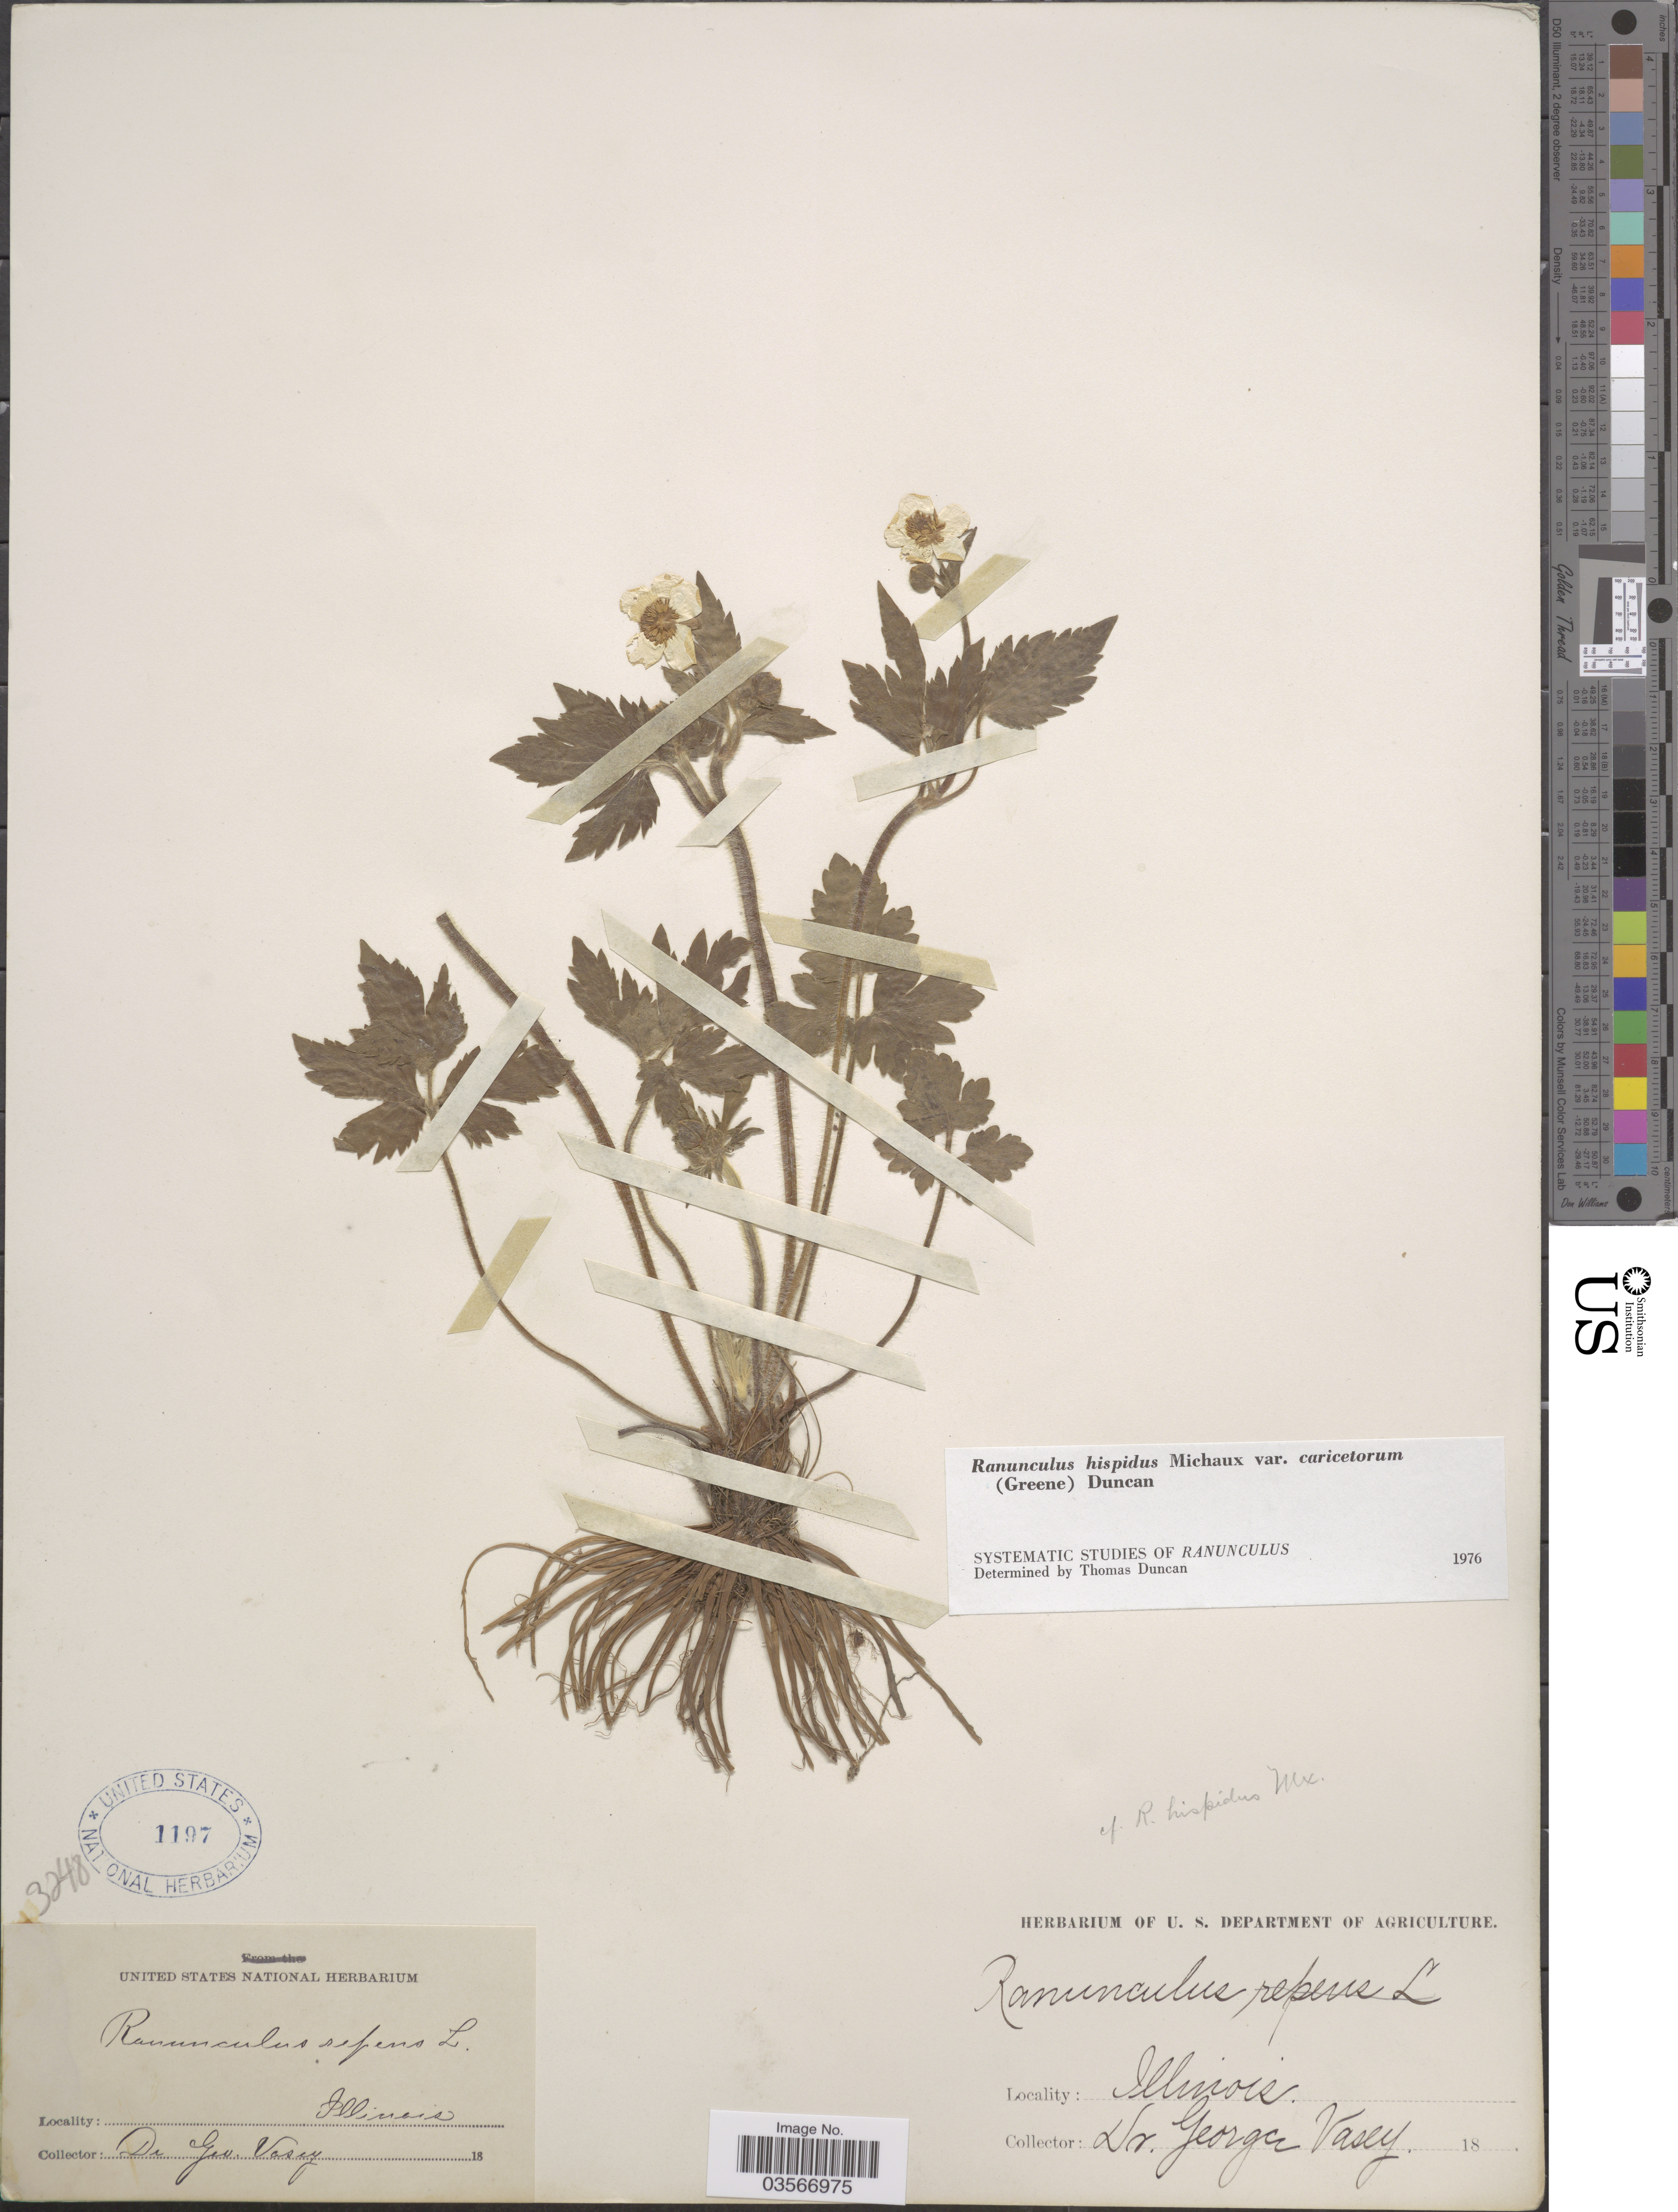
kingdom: Plantae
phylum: Tracheophyta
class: Magnoliopsida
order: Ranunculales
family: Ranunculaceae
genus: Ranunculus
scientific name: Ranunculus hispidus var. caricetorum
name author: Michx.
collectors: G. Vasey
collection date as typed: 18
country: United States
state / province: Illinois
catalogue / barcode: US 1197